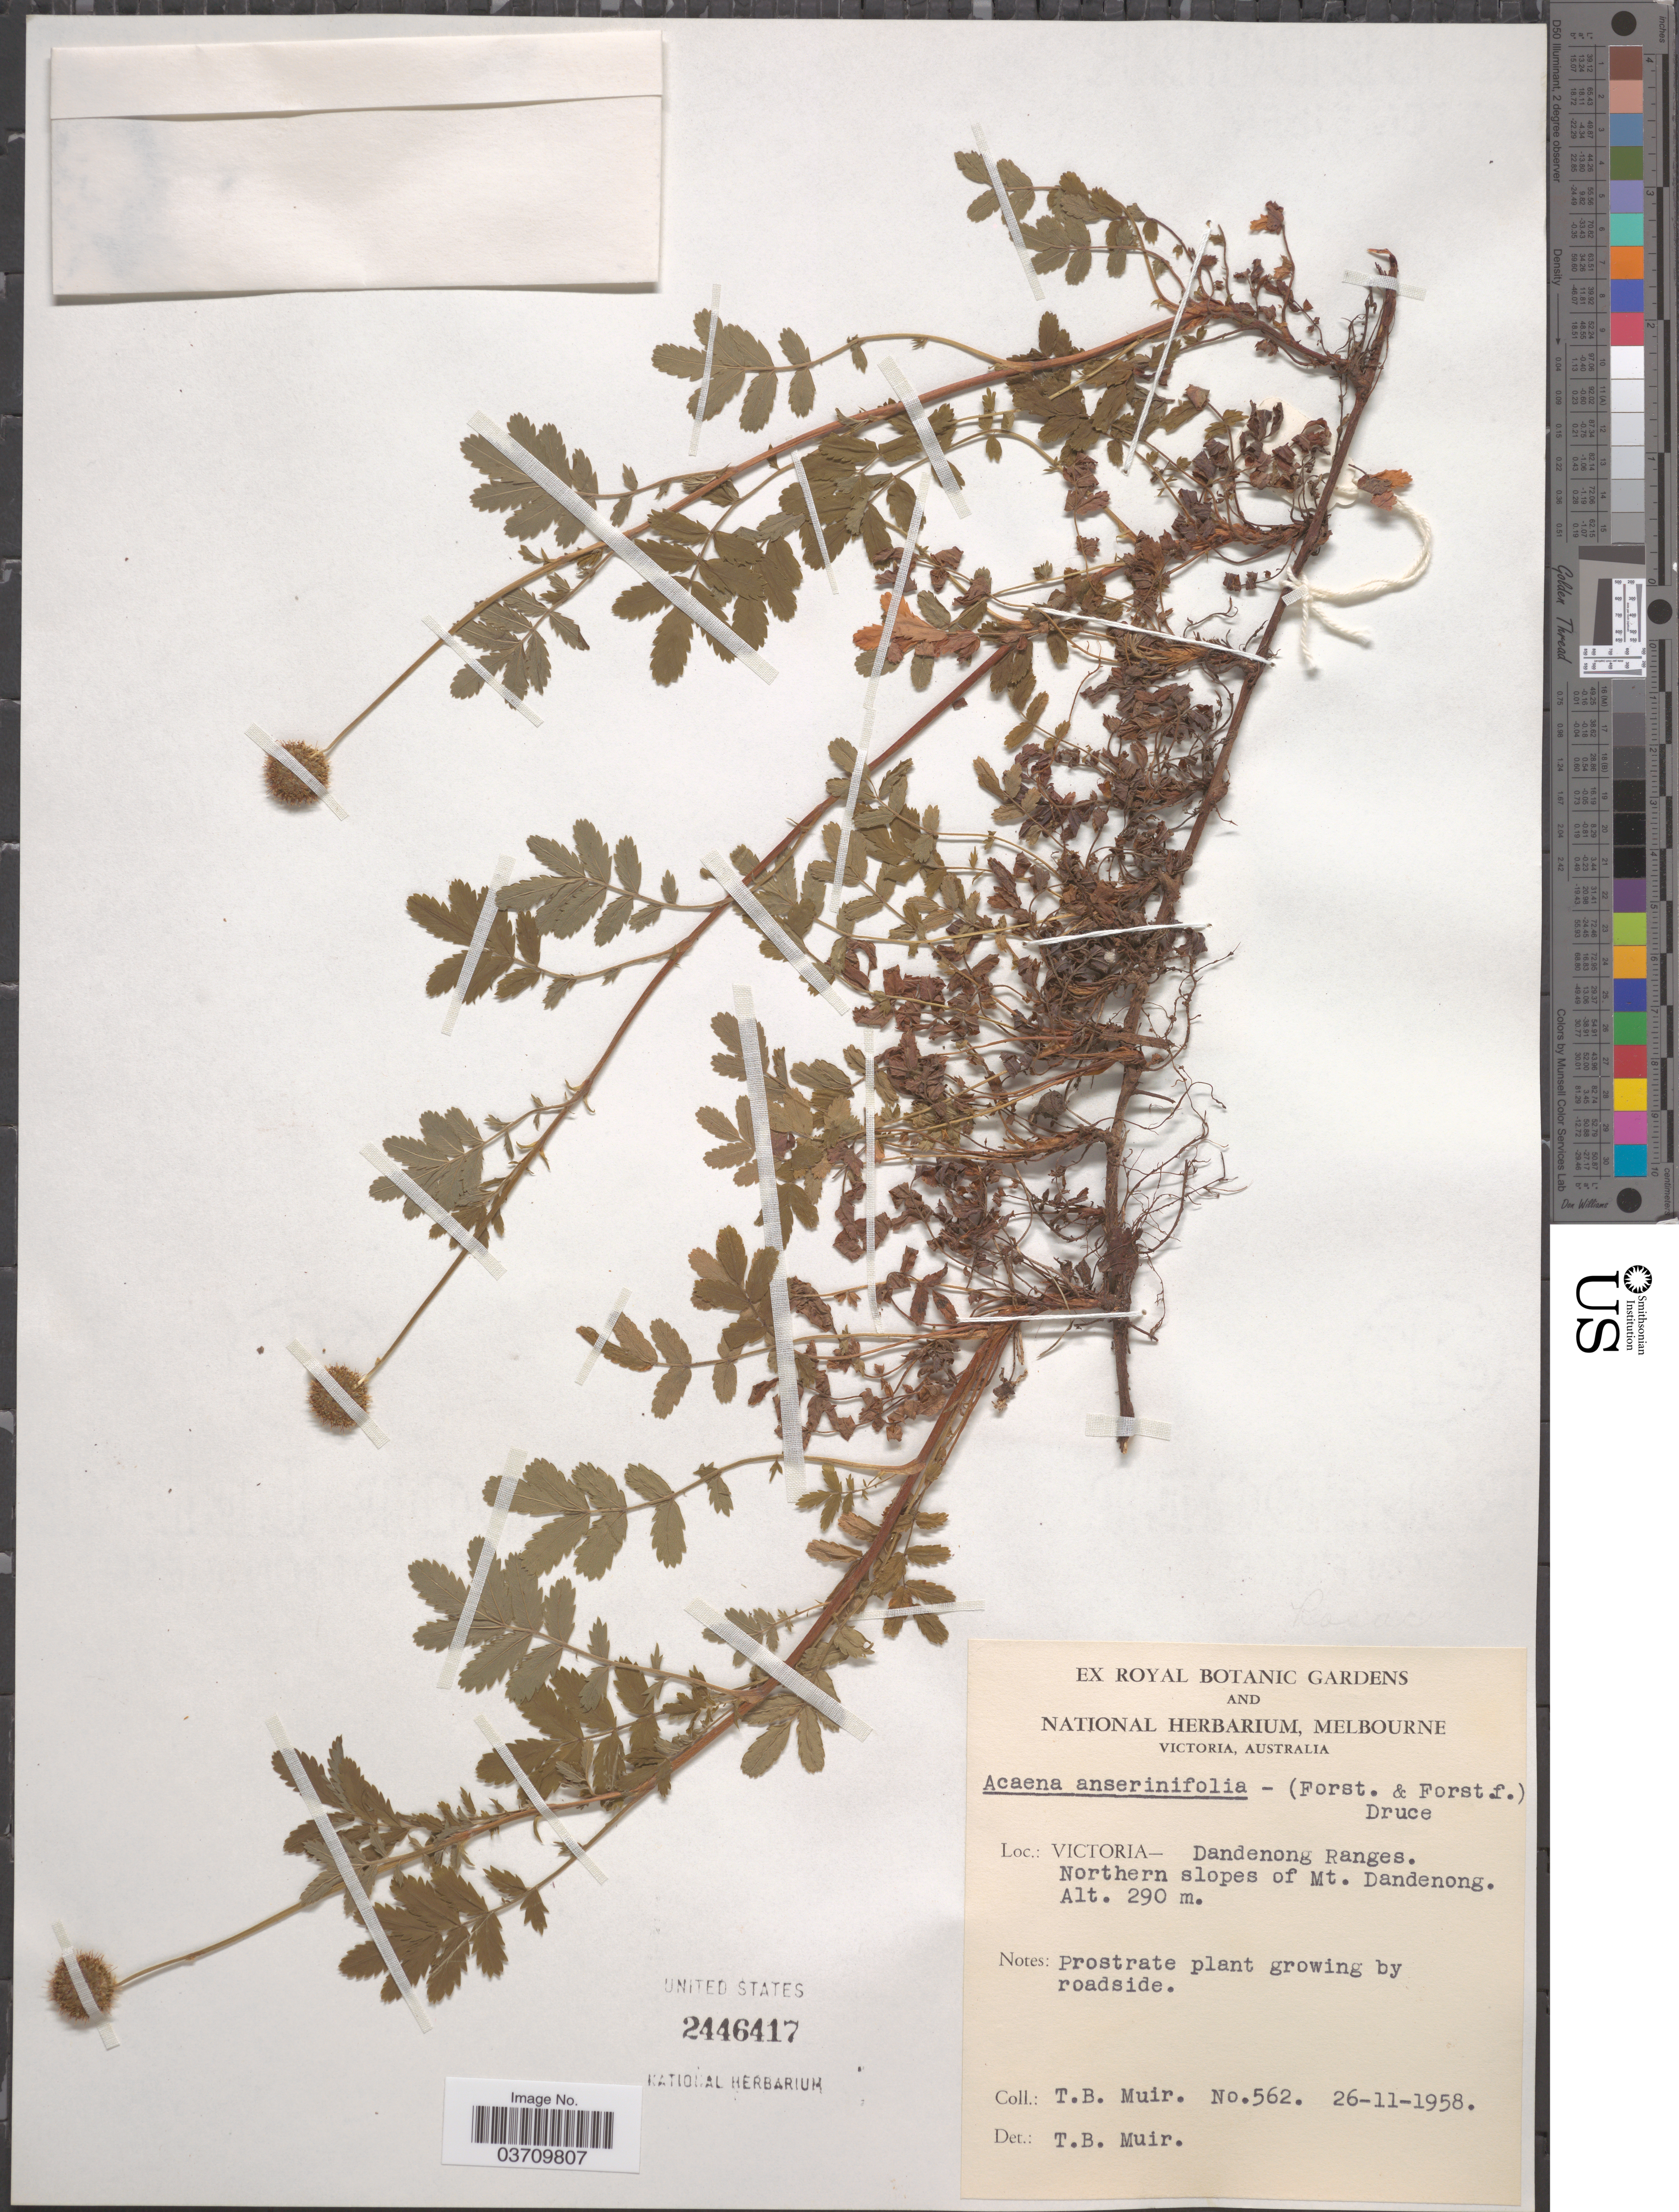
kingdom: Plantae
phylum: Tracheophyta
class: Magnoliopsida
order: Rosales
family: Rosaceae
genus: Acaena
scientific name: Acaena anserinifolia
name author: (J.R. Forst. & G. Forst.) J.B. Armstr.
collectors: T. Muir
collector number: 562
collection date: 1958-11-26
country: Australia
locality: Victoria - Dandenong Ranges. Northern slopes of Mt. Dandenong.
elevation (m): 290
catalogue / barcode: US 2446417